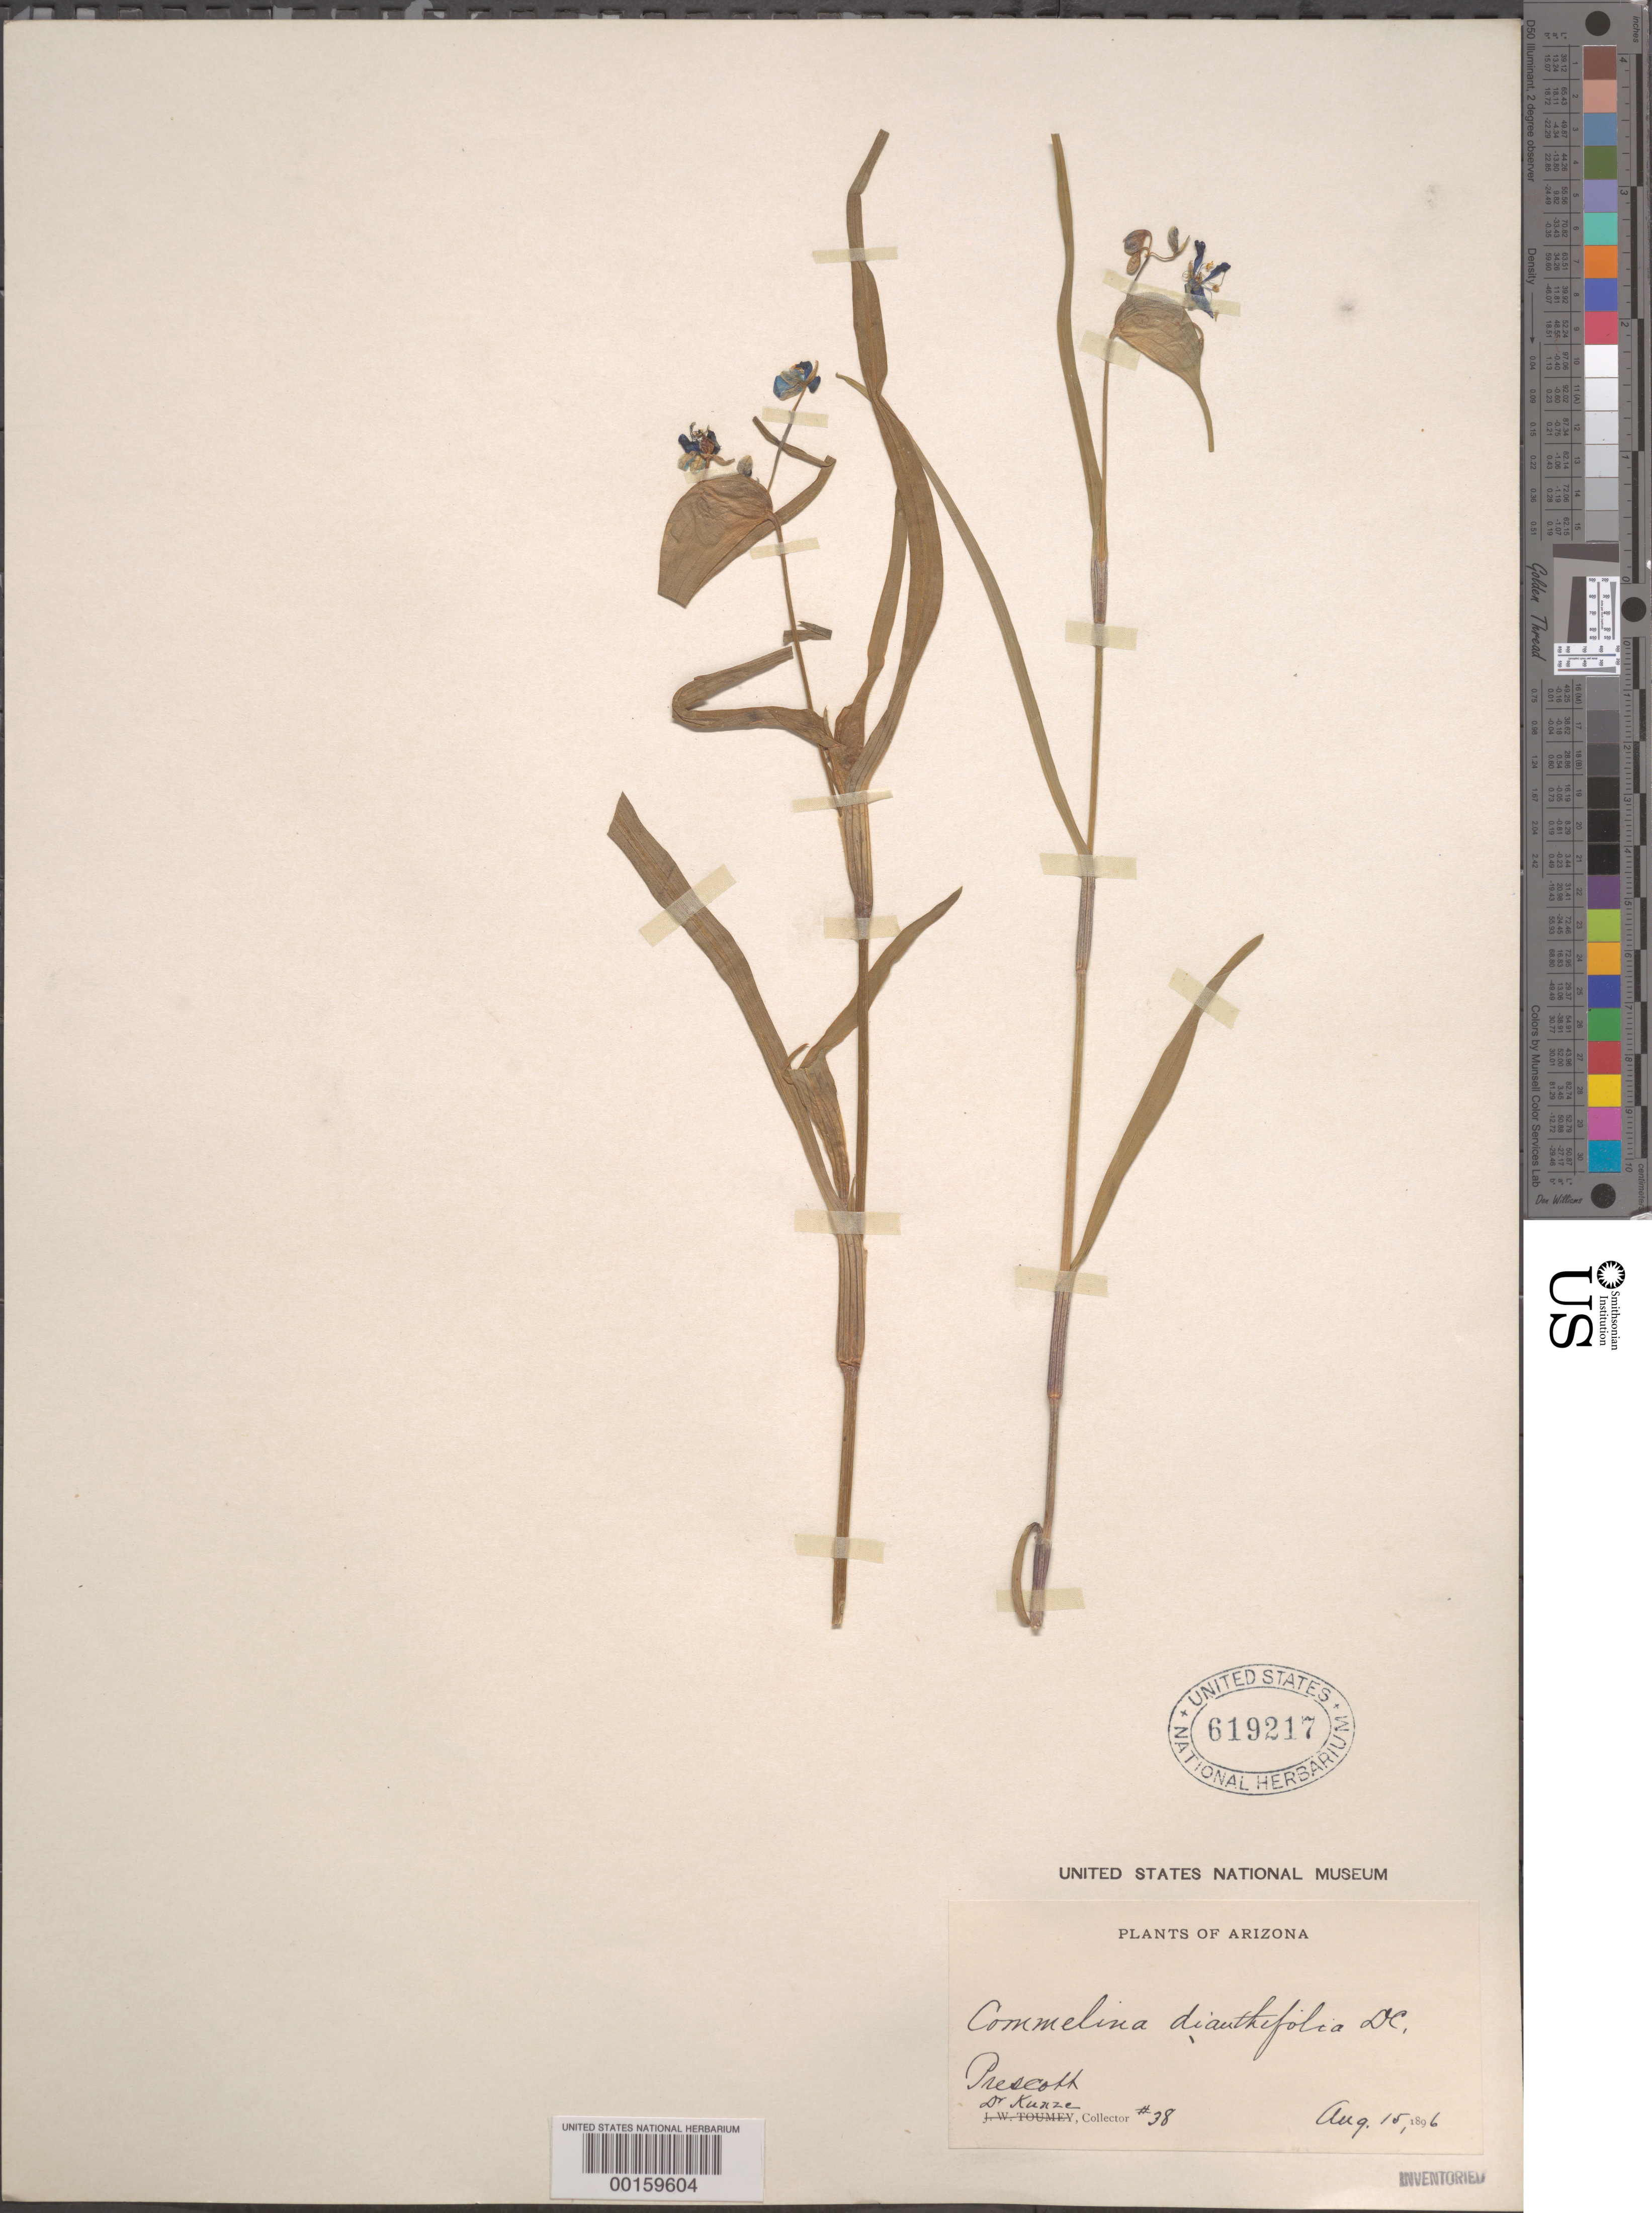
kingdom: Plantae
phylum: Tracheophyta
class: Liliopsida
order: Commelinales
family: Commelinaceae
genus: Commelina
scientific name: Commelina dianthifolia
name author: Redouté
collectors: R. E. Kunze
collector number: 38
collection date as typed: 15 Aug 1896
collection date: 1896-08-15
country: United States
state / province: Arizona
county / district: Yavapai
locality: Prescott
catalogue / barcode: US 619217